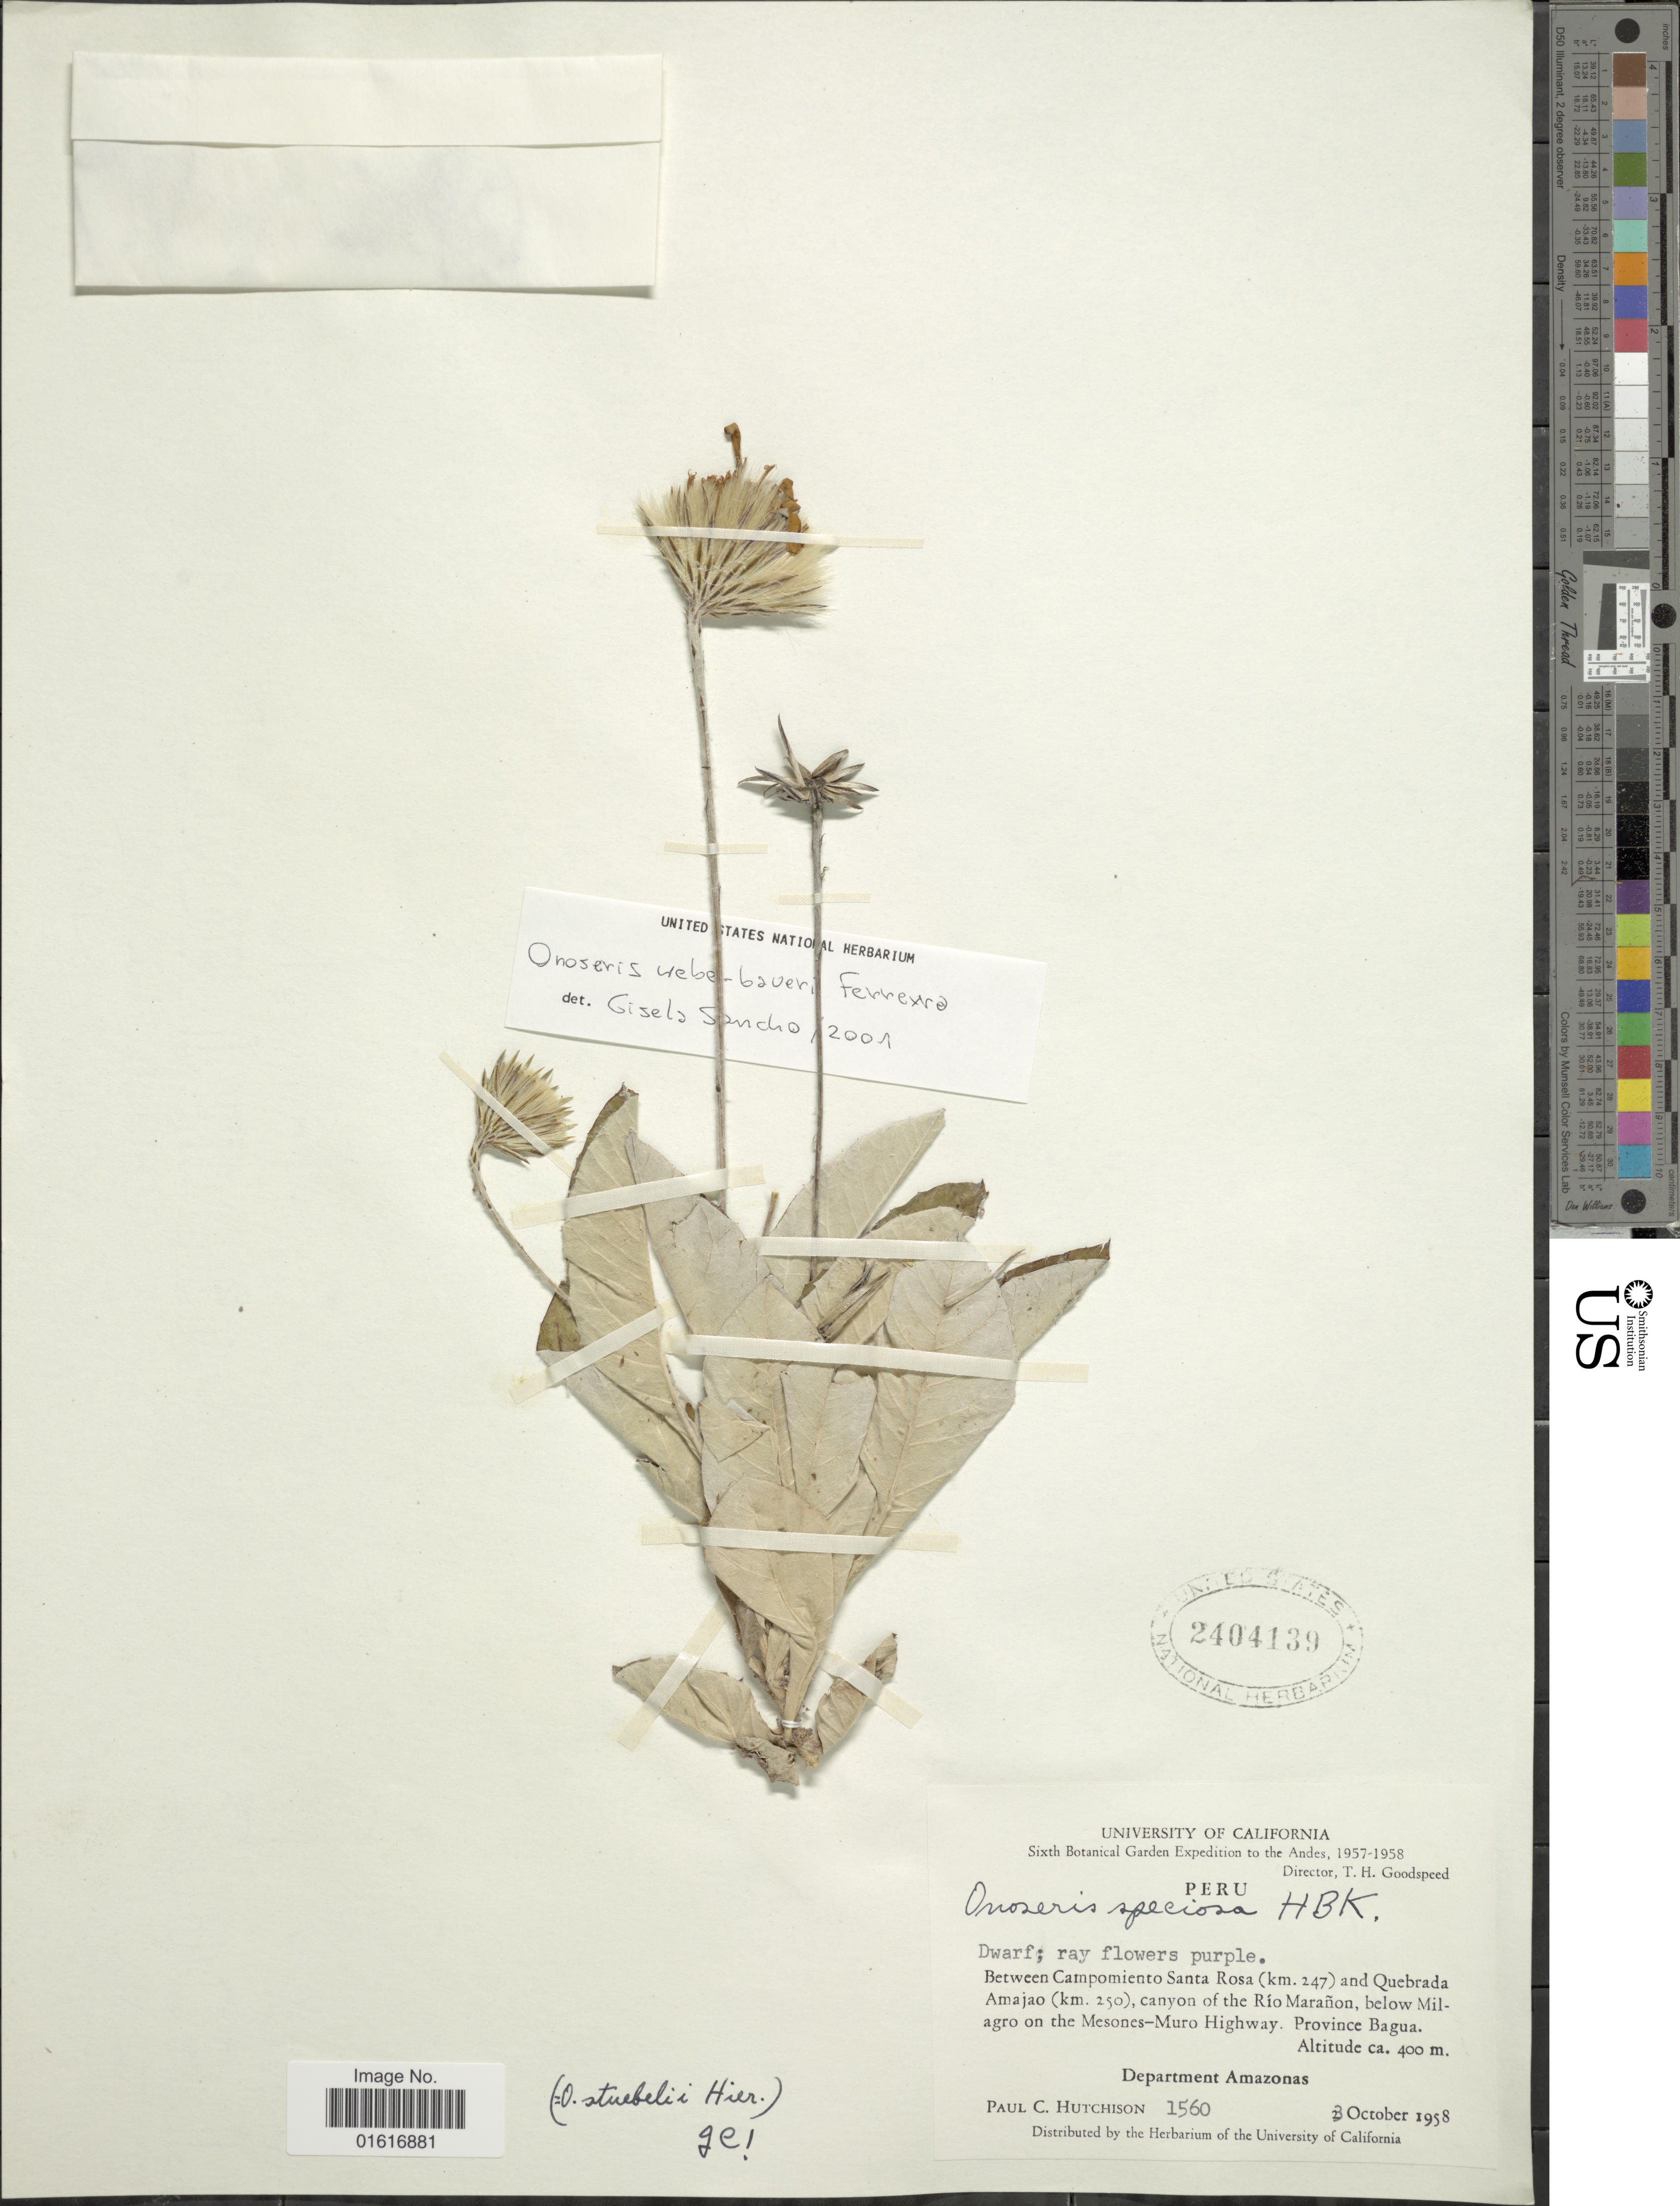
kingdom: Plantae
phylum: Tracheophyta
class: Magnoliopsida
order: Asterales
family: Asteraceae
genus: Onoseris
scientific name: Onoseris weberbaueri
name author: Ferreyra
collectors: P. C. Hutchison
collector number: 1560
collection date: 1958-10-23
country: Peru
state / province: Amazonas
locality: Between Campomiento Santa Rosa (km. 247) and Quebrada Amajao (km 250), canyon of the Rio Maranon, below Milagro on the Mesones-Muro Highway, Province Bagua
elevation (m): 400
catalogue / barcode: US 2404139